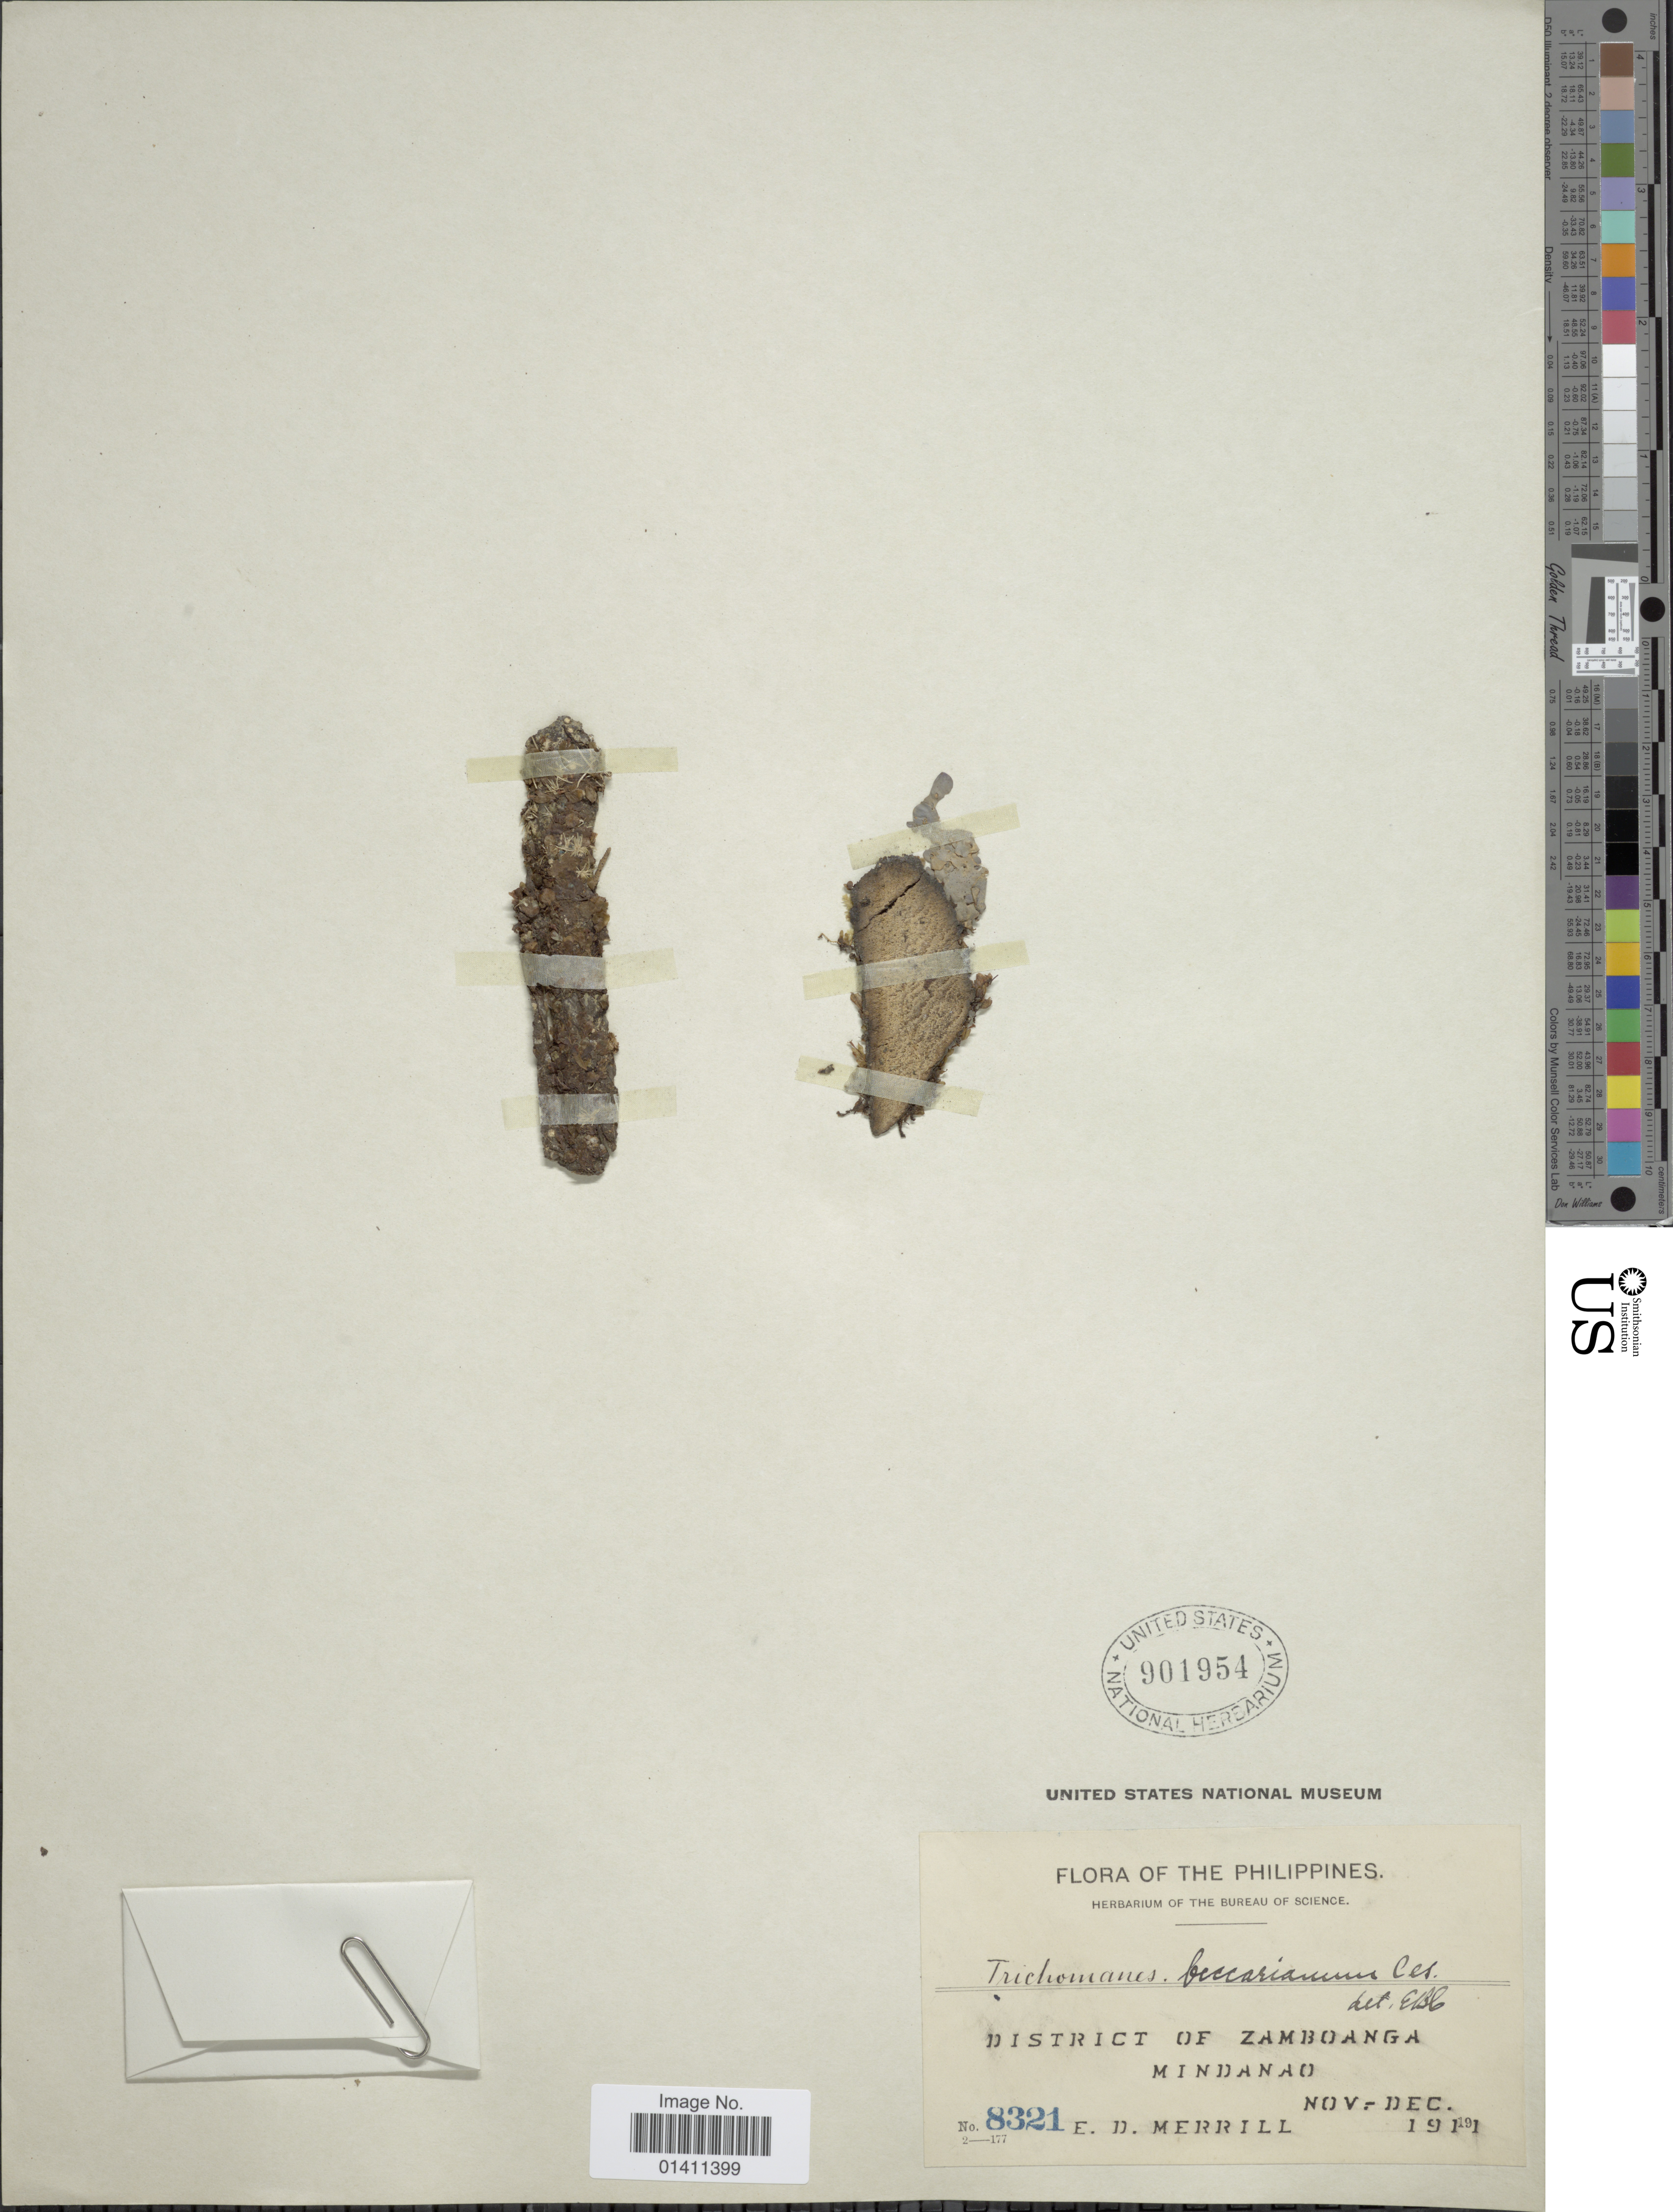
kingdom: Plantae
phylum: Tracheophyta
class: Polypodiopsida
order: Hymenophyllales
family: Hymenophyllaceae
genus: Didymoglossum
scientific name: Didymoglossum beccarianum (Ces.) comb. ined., 2015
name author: (Ces.)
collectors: E. D. Merrill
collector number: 8321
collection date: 1911-11/1911-12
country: Philippines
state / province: Zamboanga Peninsula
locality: District of Zamboanga. Mindanao.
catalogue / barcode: US 901954